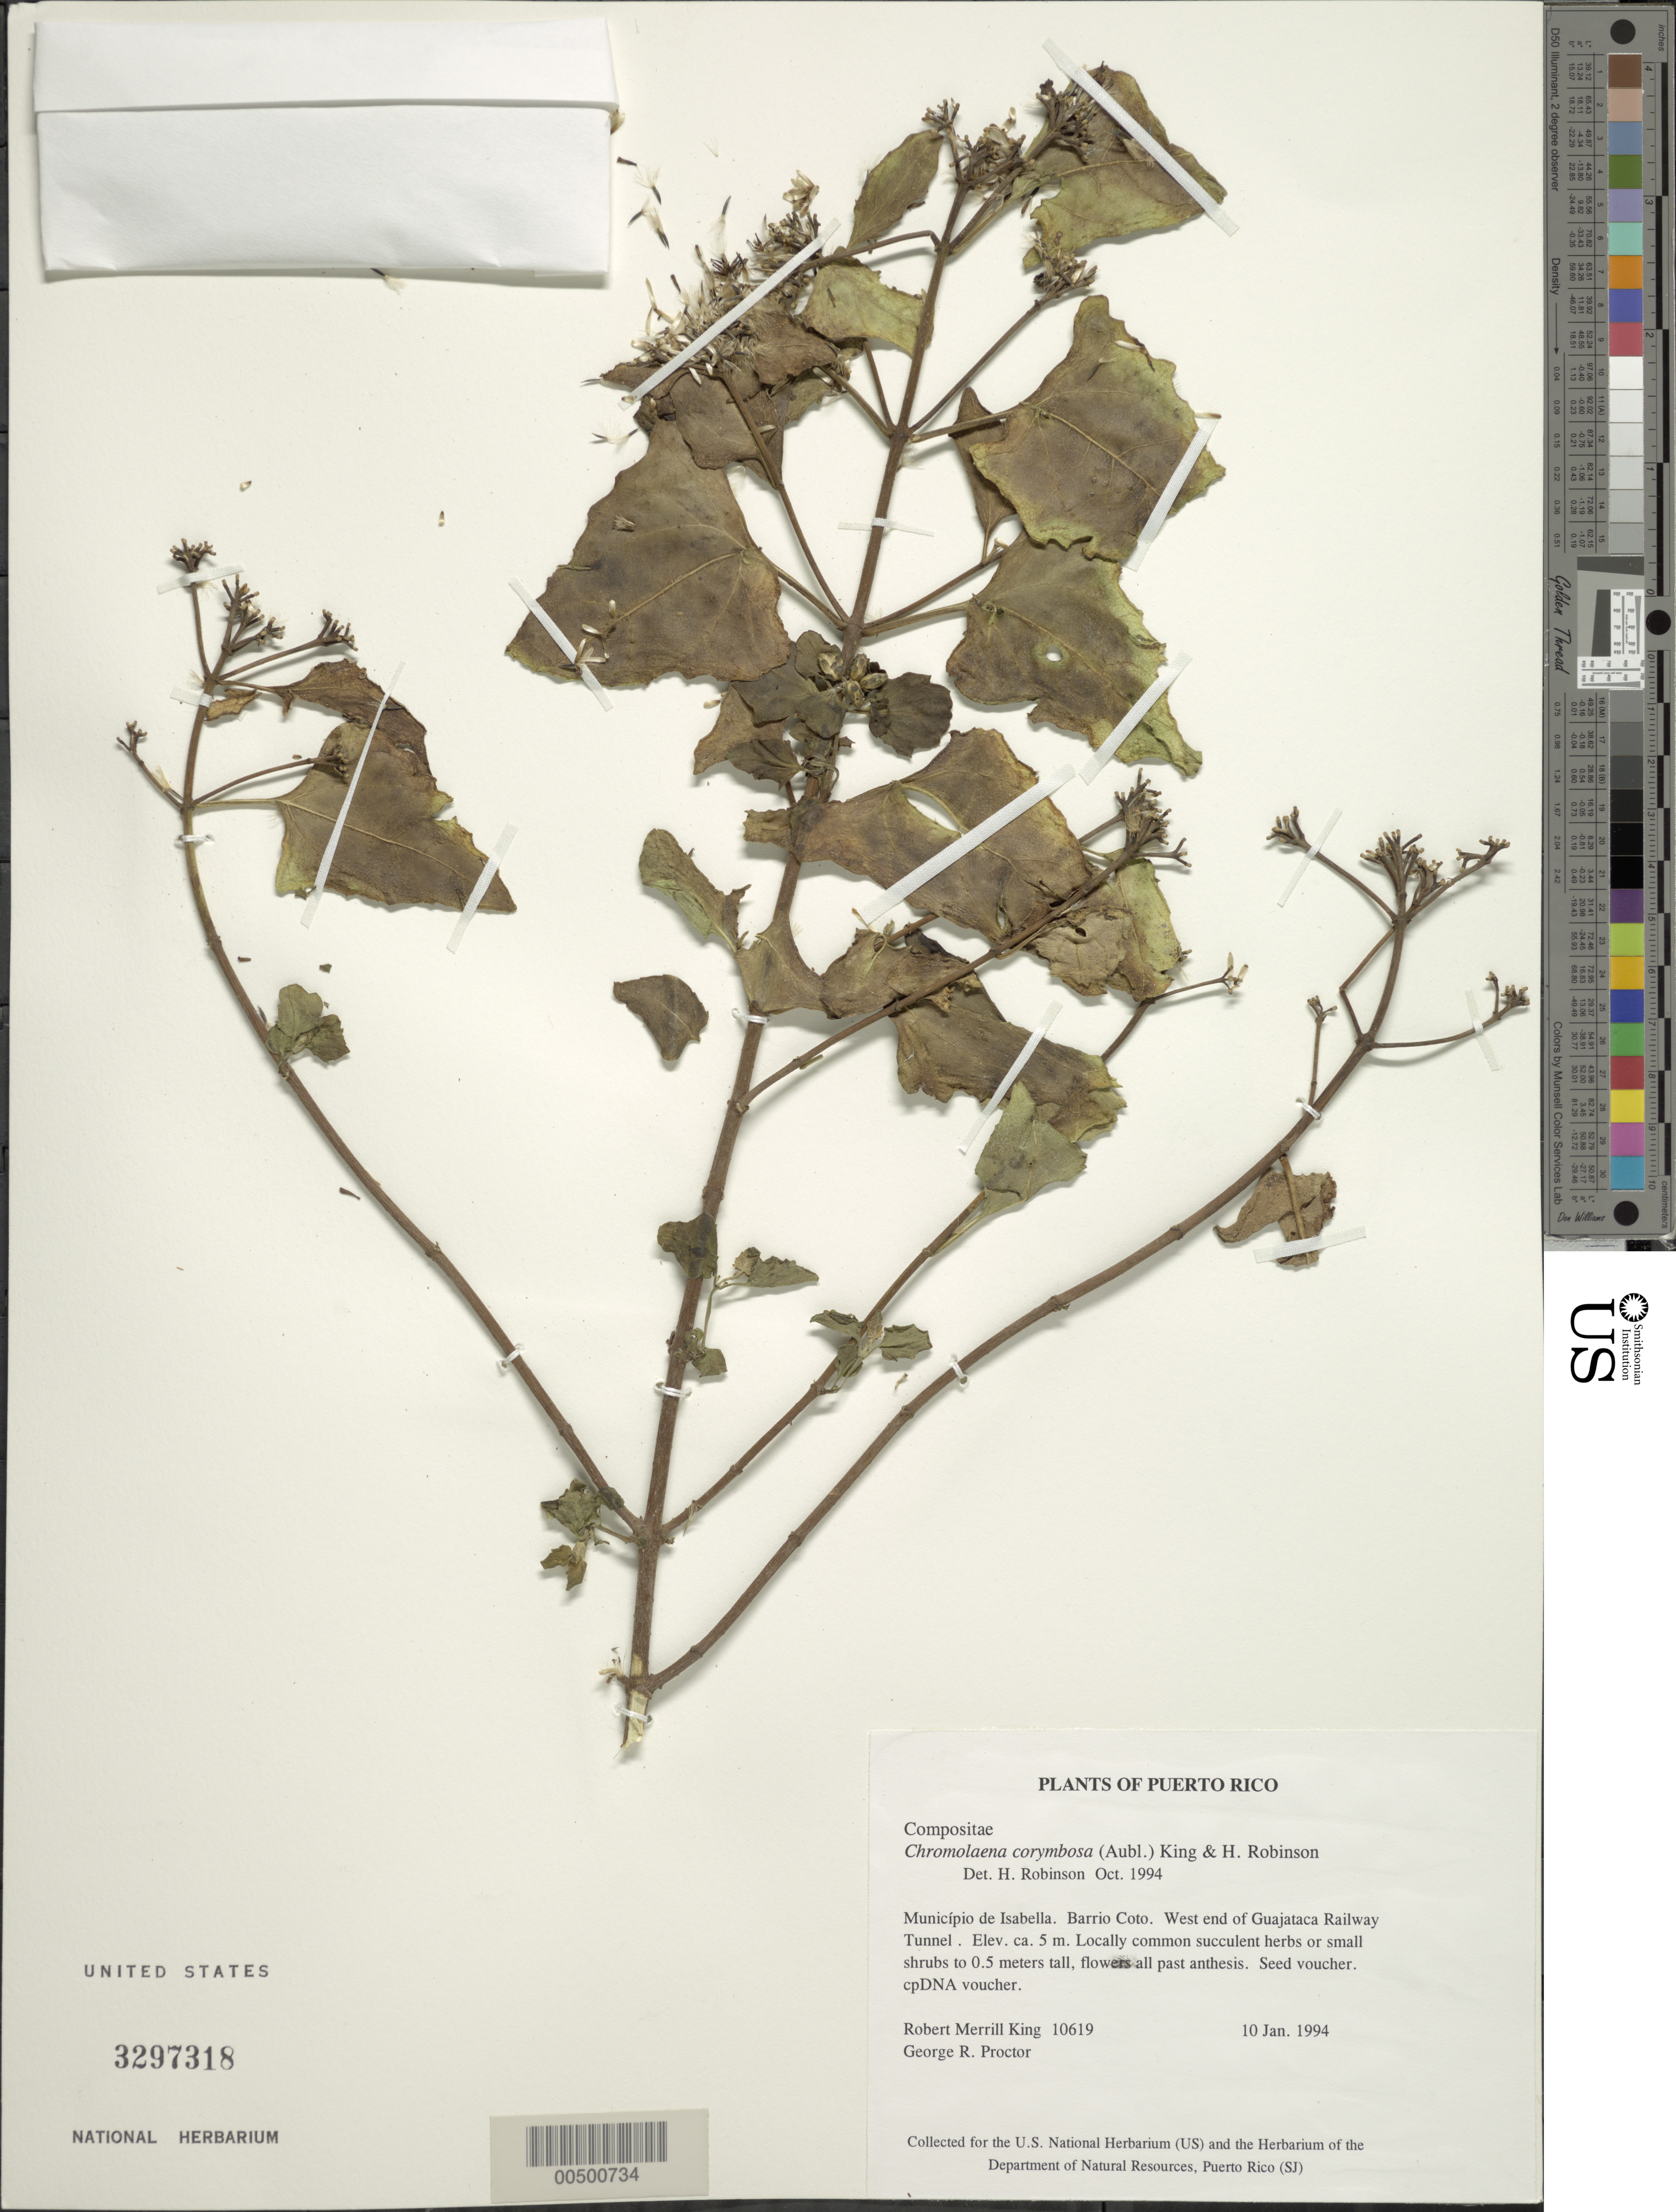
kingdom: Plantae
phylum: Tracheophyta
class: Magnoliopsida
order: Asterales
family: Asteraceae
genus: Chromolaena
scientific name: Chromolaena corymbosa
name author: (Aubl.) R.M. King & H. Rob.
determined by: Robinson, Harold E., (US)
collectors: R. M. King & G. Proctor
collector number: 10619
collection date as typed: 10 Jan 1994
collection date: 1994-01-10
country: Puerto Rico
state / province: Isabela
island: Greater Antilles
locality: Barrio Coto. West end of Guajataca Railway Tunnel, Isabella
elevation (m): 5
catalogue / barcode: US 3297318